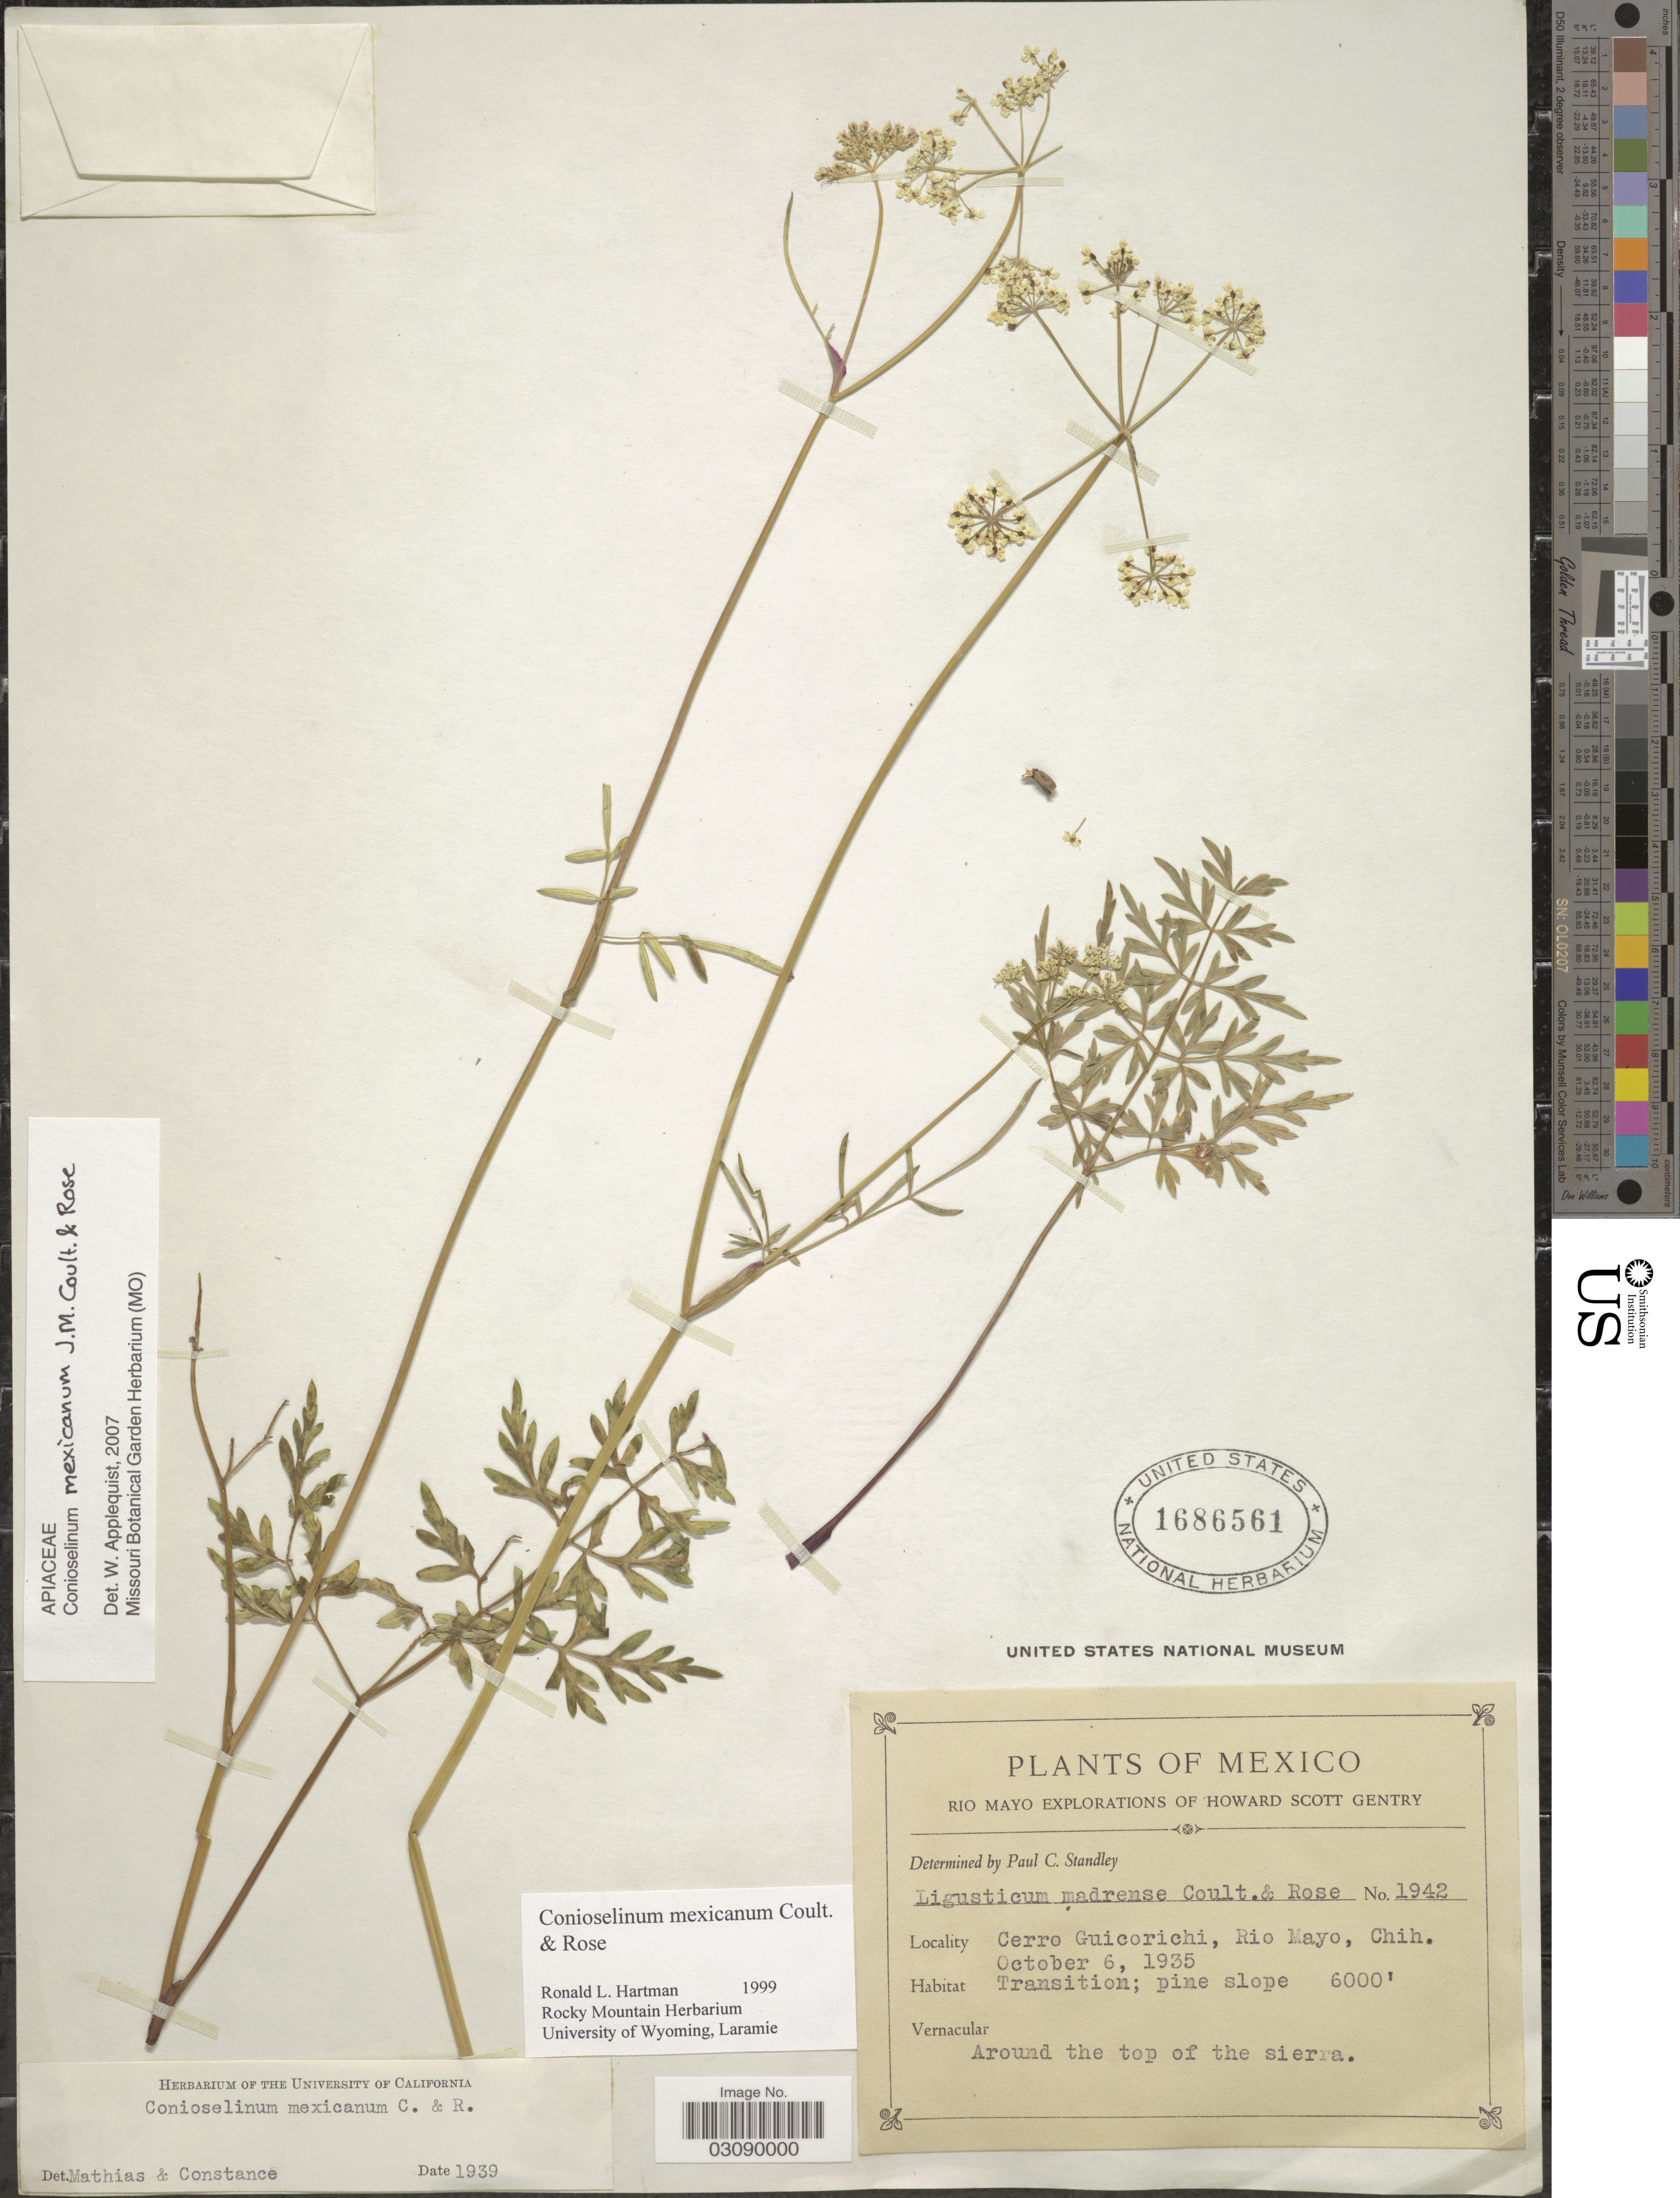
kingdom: Plantae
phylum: Tracheophyta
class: Magnoliopsida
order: Apiales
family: Apiaceae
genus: Conioselinum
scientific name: Conioselinum mexicanum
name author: J.M. Coult. & Rose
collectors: H. S. Gentry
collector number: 1942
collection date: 1935-10-06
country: Mexico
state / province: Chihuahua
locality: Rio Mayo. Cerro Guicorichi, Rio Mayo.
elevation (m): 1829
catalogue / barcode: US 1686561